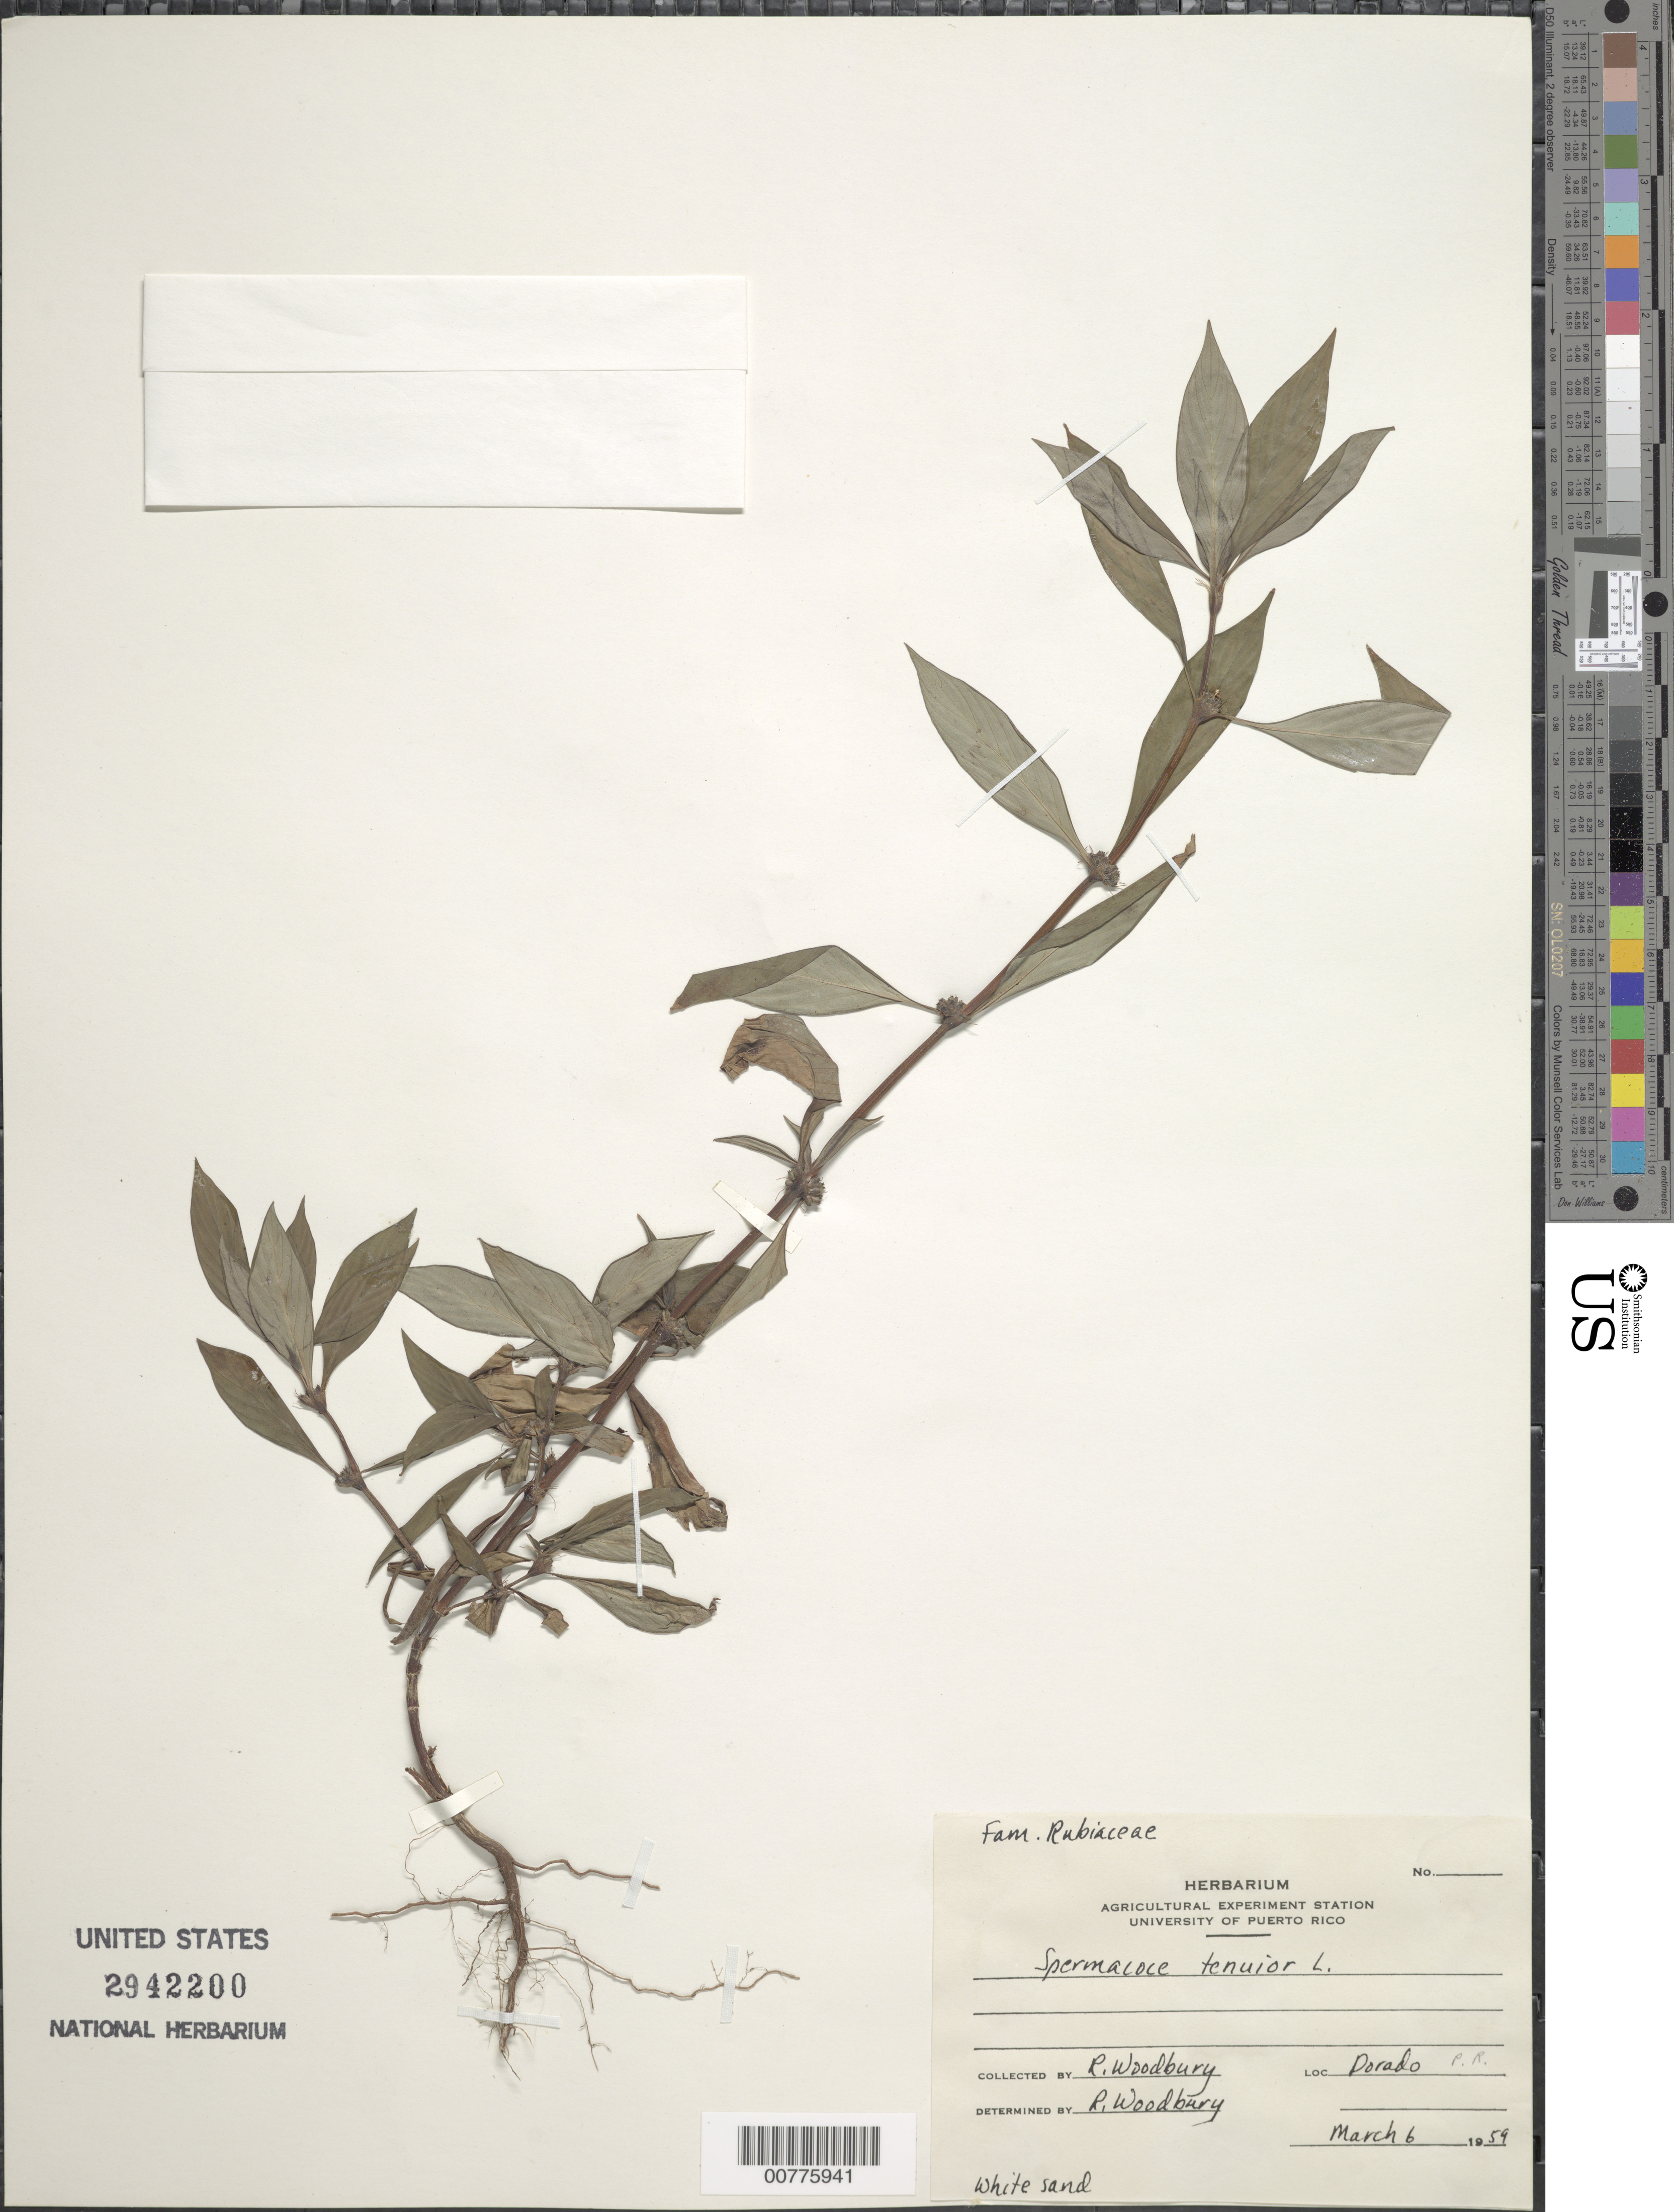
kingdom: Plantae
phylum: Tracheophyta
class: Magnoliopsida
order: Gentianales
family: Rubiaceae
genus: Spermacoce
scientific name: Spermacoce tenuior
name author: L.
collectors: R. O. Woodbury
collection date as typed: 06 Mar 1959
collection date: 1959-03-06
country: Puerto Rico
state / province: Dorado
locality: Dorado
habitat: White sand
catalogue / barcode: US 2942200